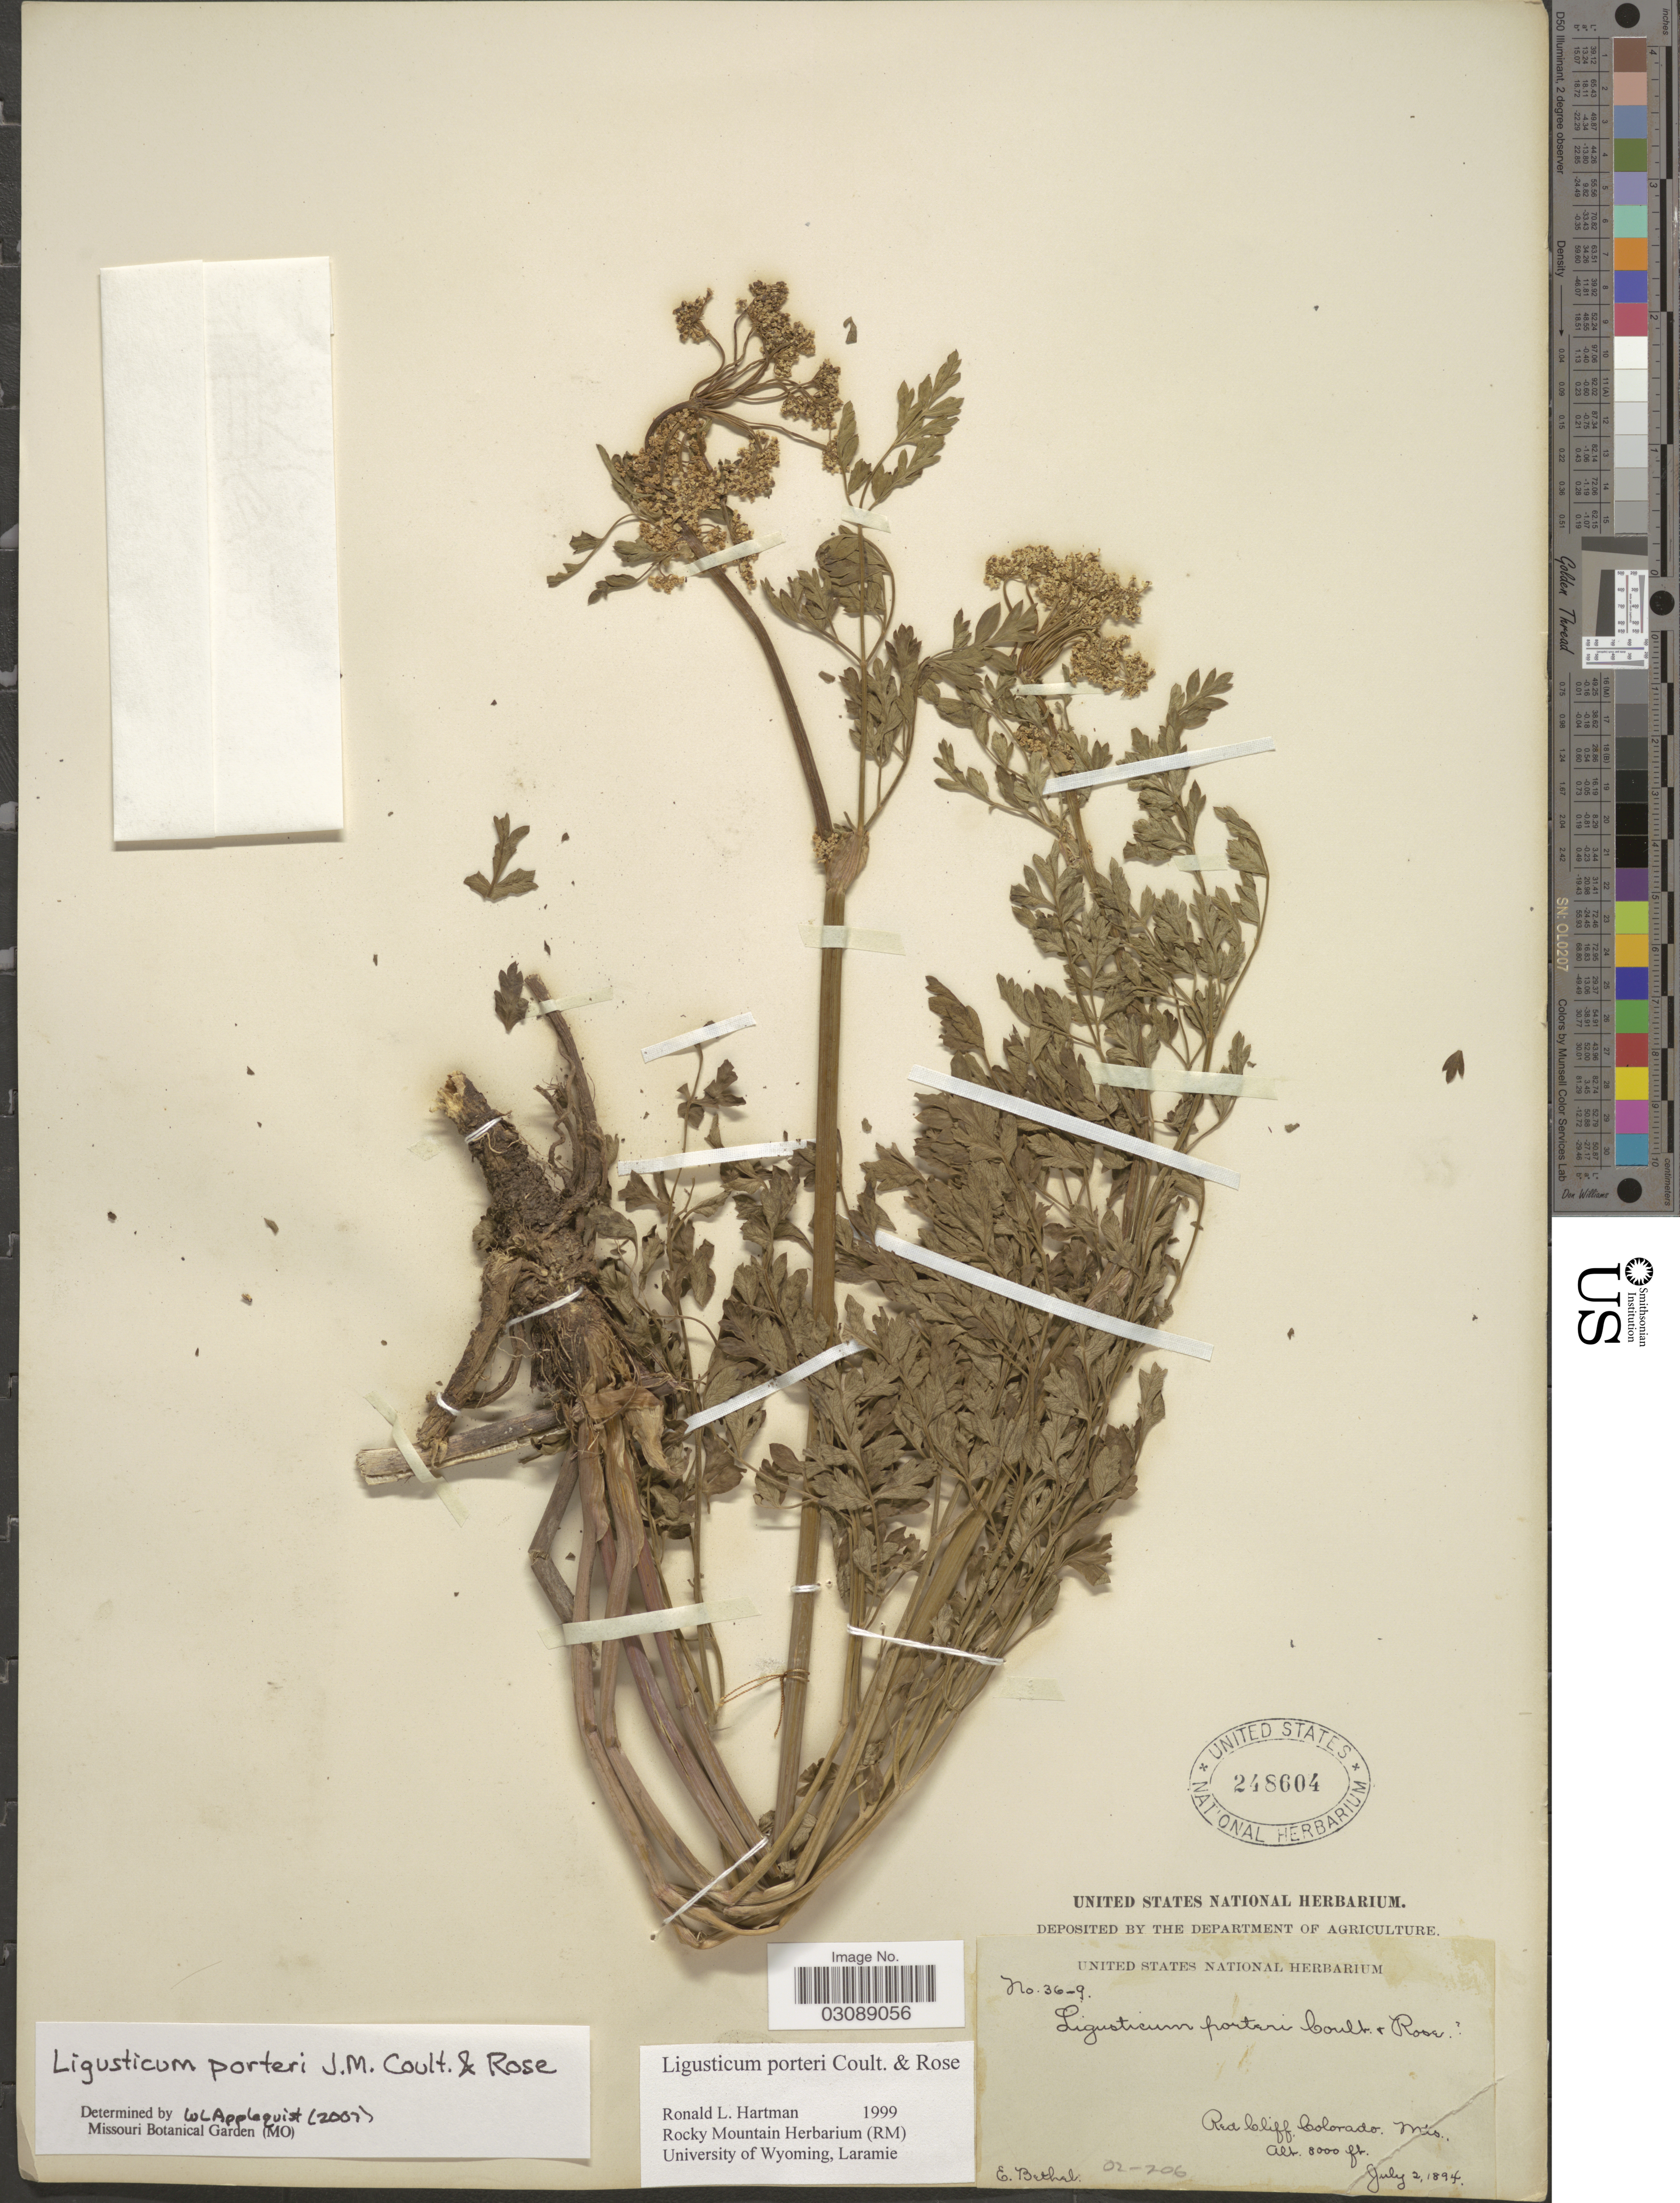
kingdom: Plantae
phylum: Tracheophyta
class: Magnoliopsida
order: Apiales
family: Apiaceae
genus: Ligusticum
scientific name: Ligusticum porteri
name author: J.M. Coult. & Rose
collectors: E. Bethel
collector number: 36-9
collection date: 1894-07-02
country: United States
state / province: Colorado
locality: Red Cliff, Colorado. Mts.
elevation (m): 2438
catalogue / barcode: US 248604